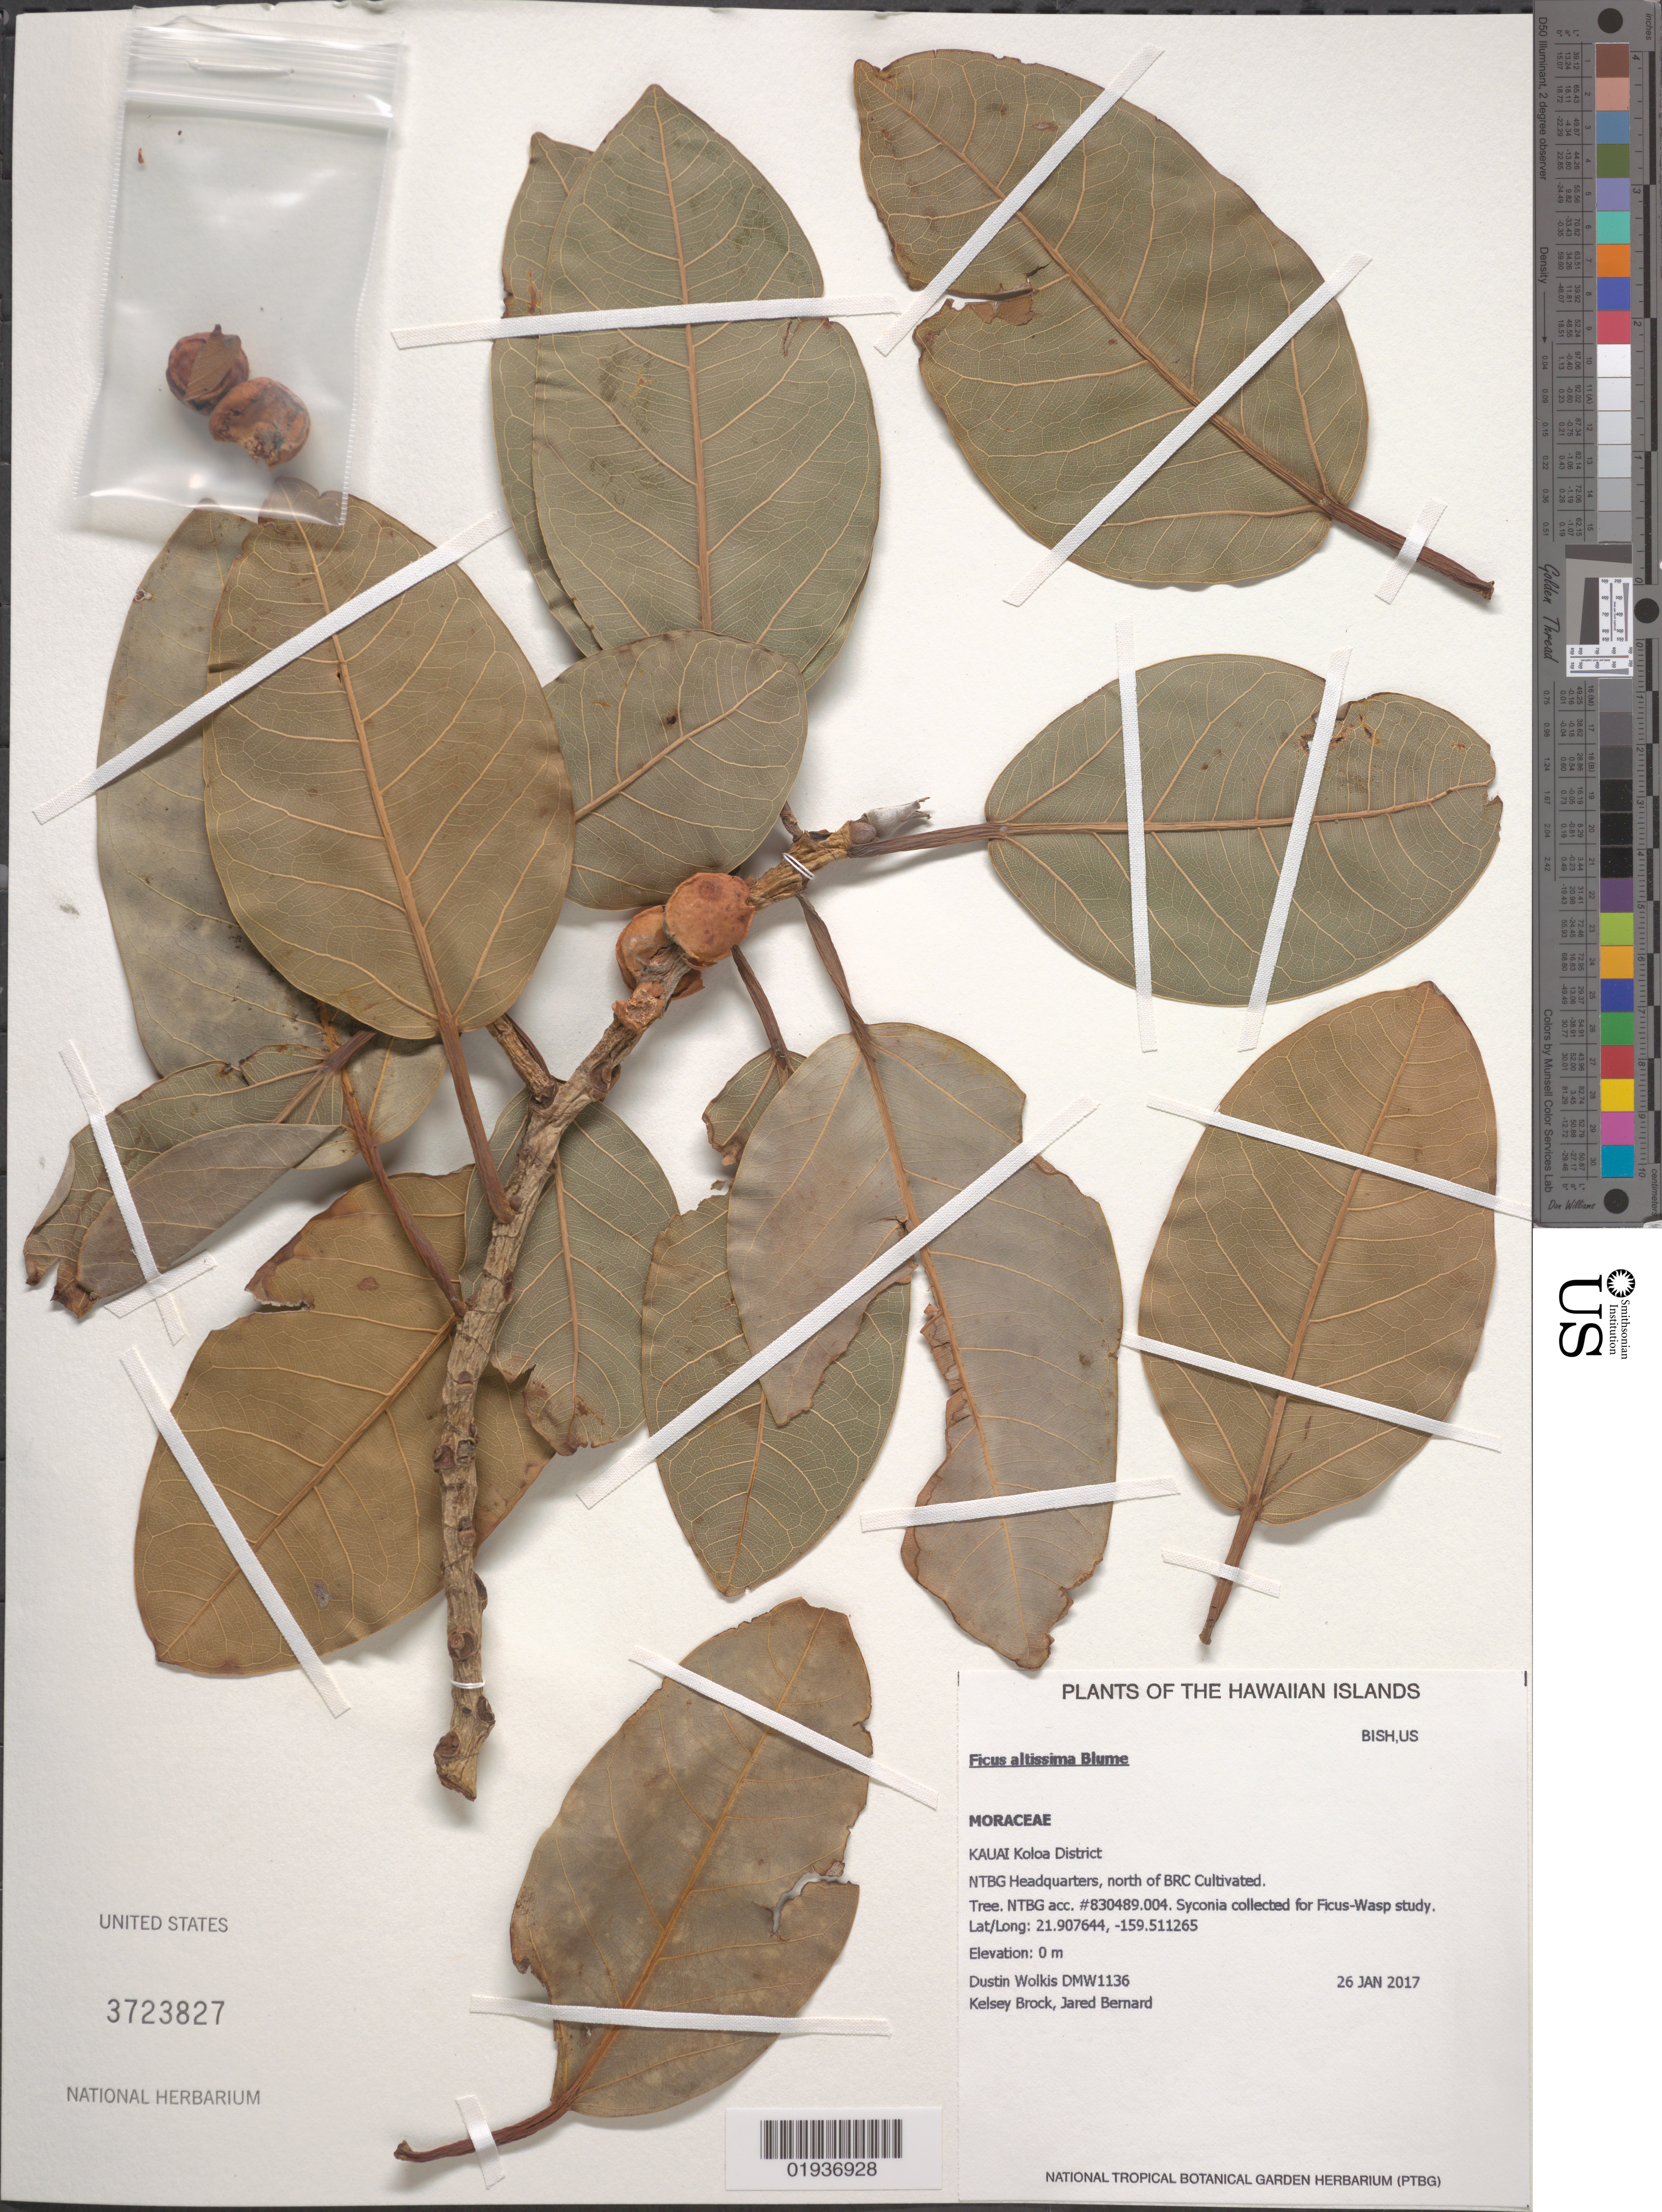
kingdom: Plantae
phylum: Tracheophyta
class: Magnoliopsida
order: Rosales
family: Moraceae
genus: Ficus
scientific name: Ficus altissima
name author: Blume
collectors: D. Wolkis, K. Brock & J. Bernard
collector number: DMW1136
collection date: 2017-01-26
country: United States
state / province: Hawaii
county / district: Kauai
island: Hawaii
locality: Koloa District, Headquarters, north of BRC, National Tropical Botanical Garden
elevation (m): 0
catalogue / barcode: US 3723827